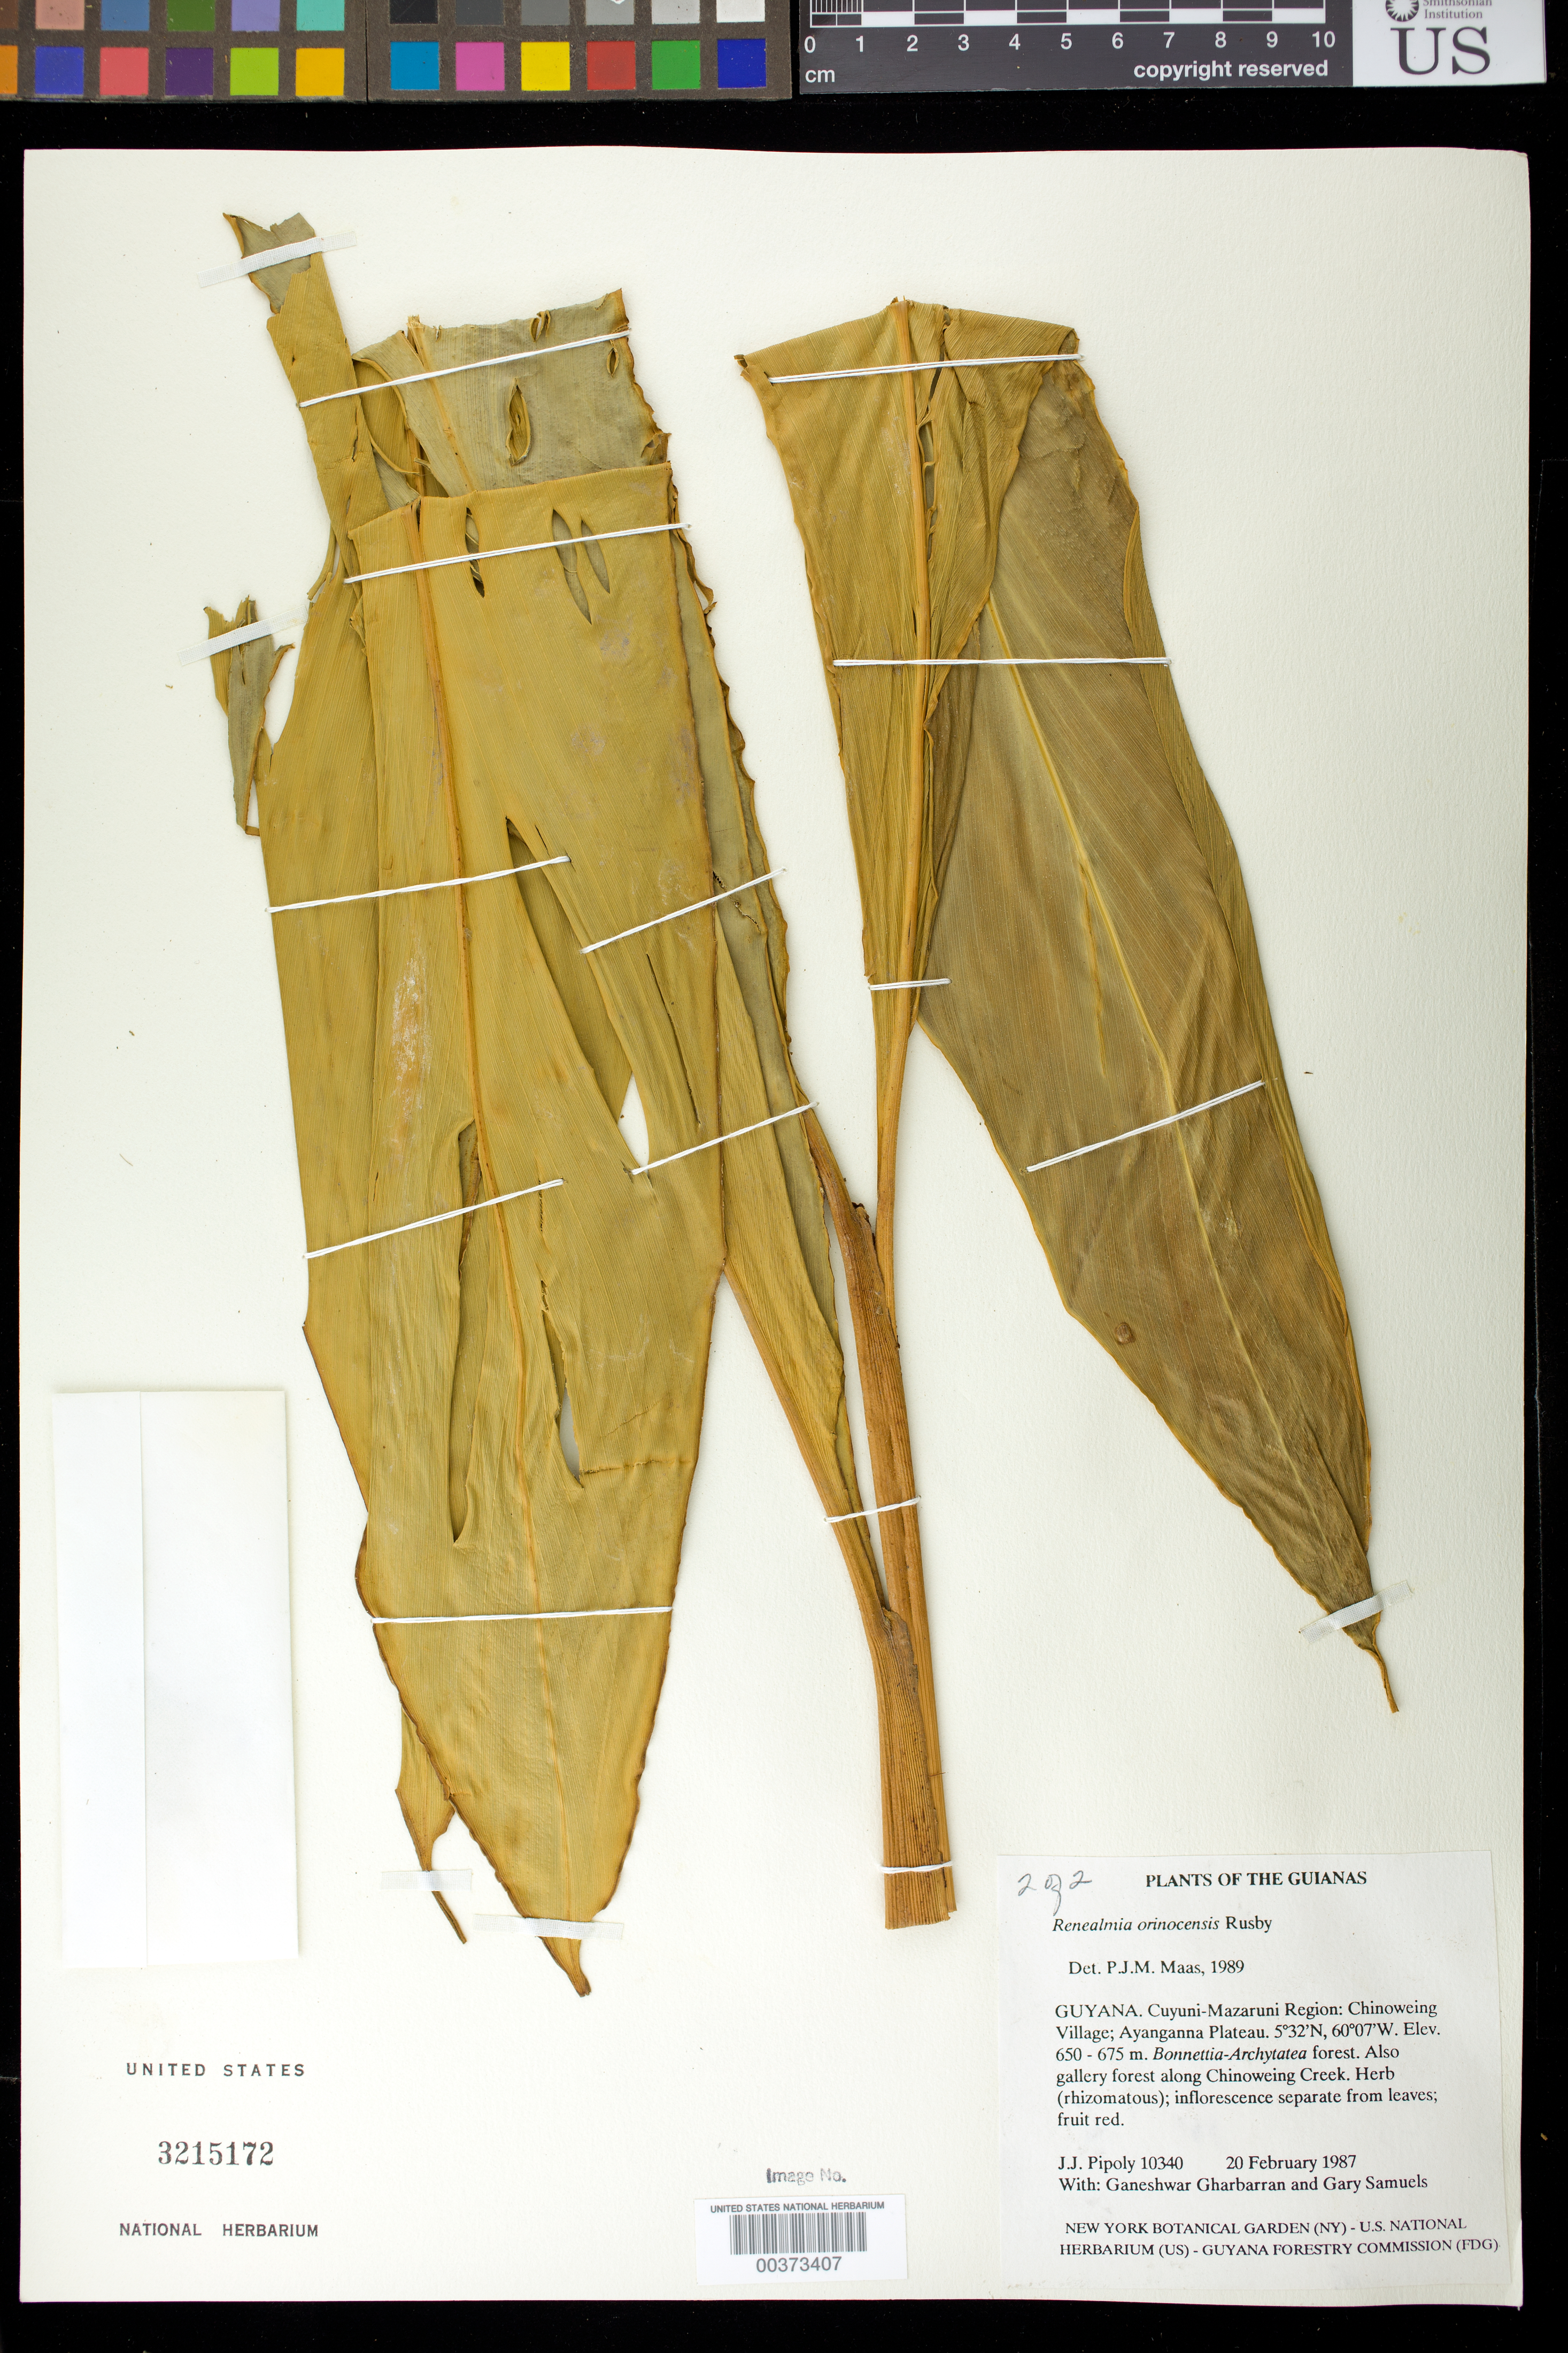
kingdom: Plantae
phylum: Tracheophyta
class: Liliopsida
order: Zingiberales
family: Zingiberaceae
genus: Renealmia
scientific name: Renealmia orinocensis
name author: Rusby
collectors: J. J. Pipoly, G. Gharbarran & G. Samuels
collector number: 10340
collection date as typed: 20 Feb 1987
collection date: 1987-02-20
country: Guyana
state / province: Cuyuni-mazaruni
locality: Chinoweing village; ayanganna plateau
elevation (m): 650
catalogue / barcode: US 3215172